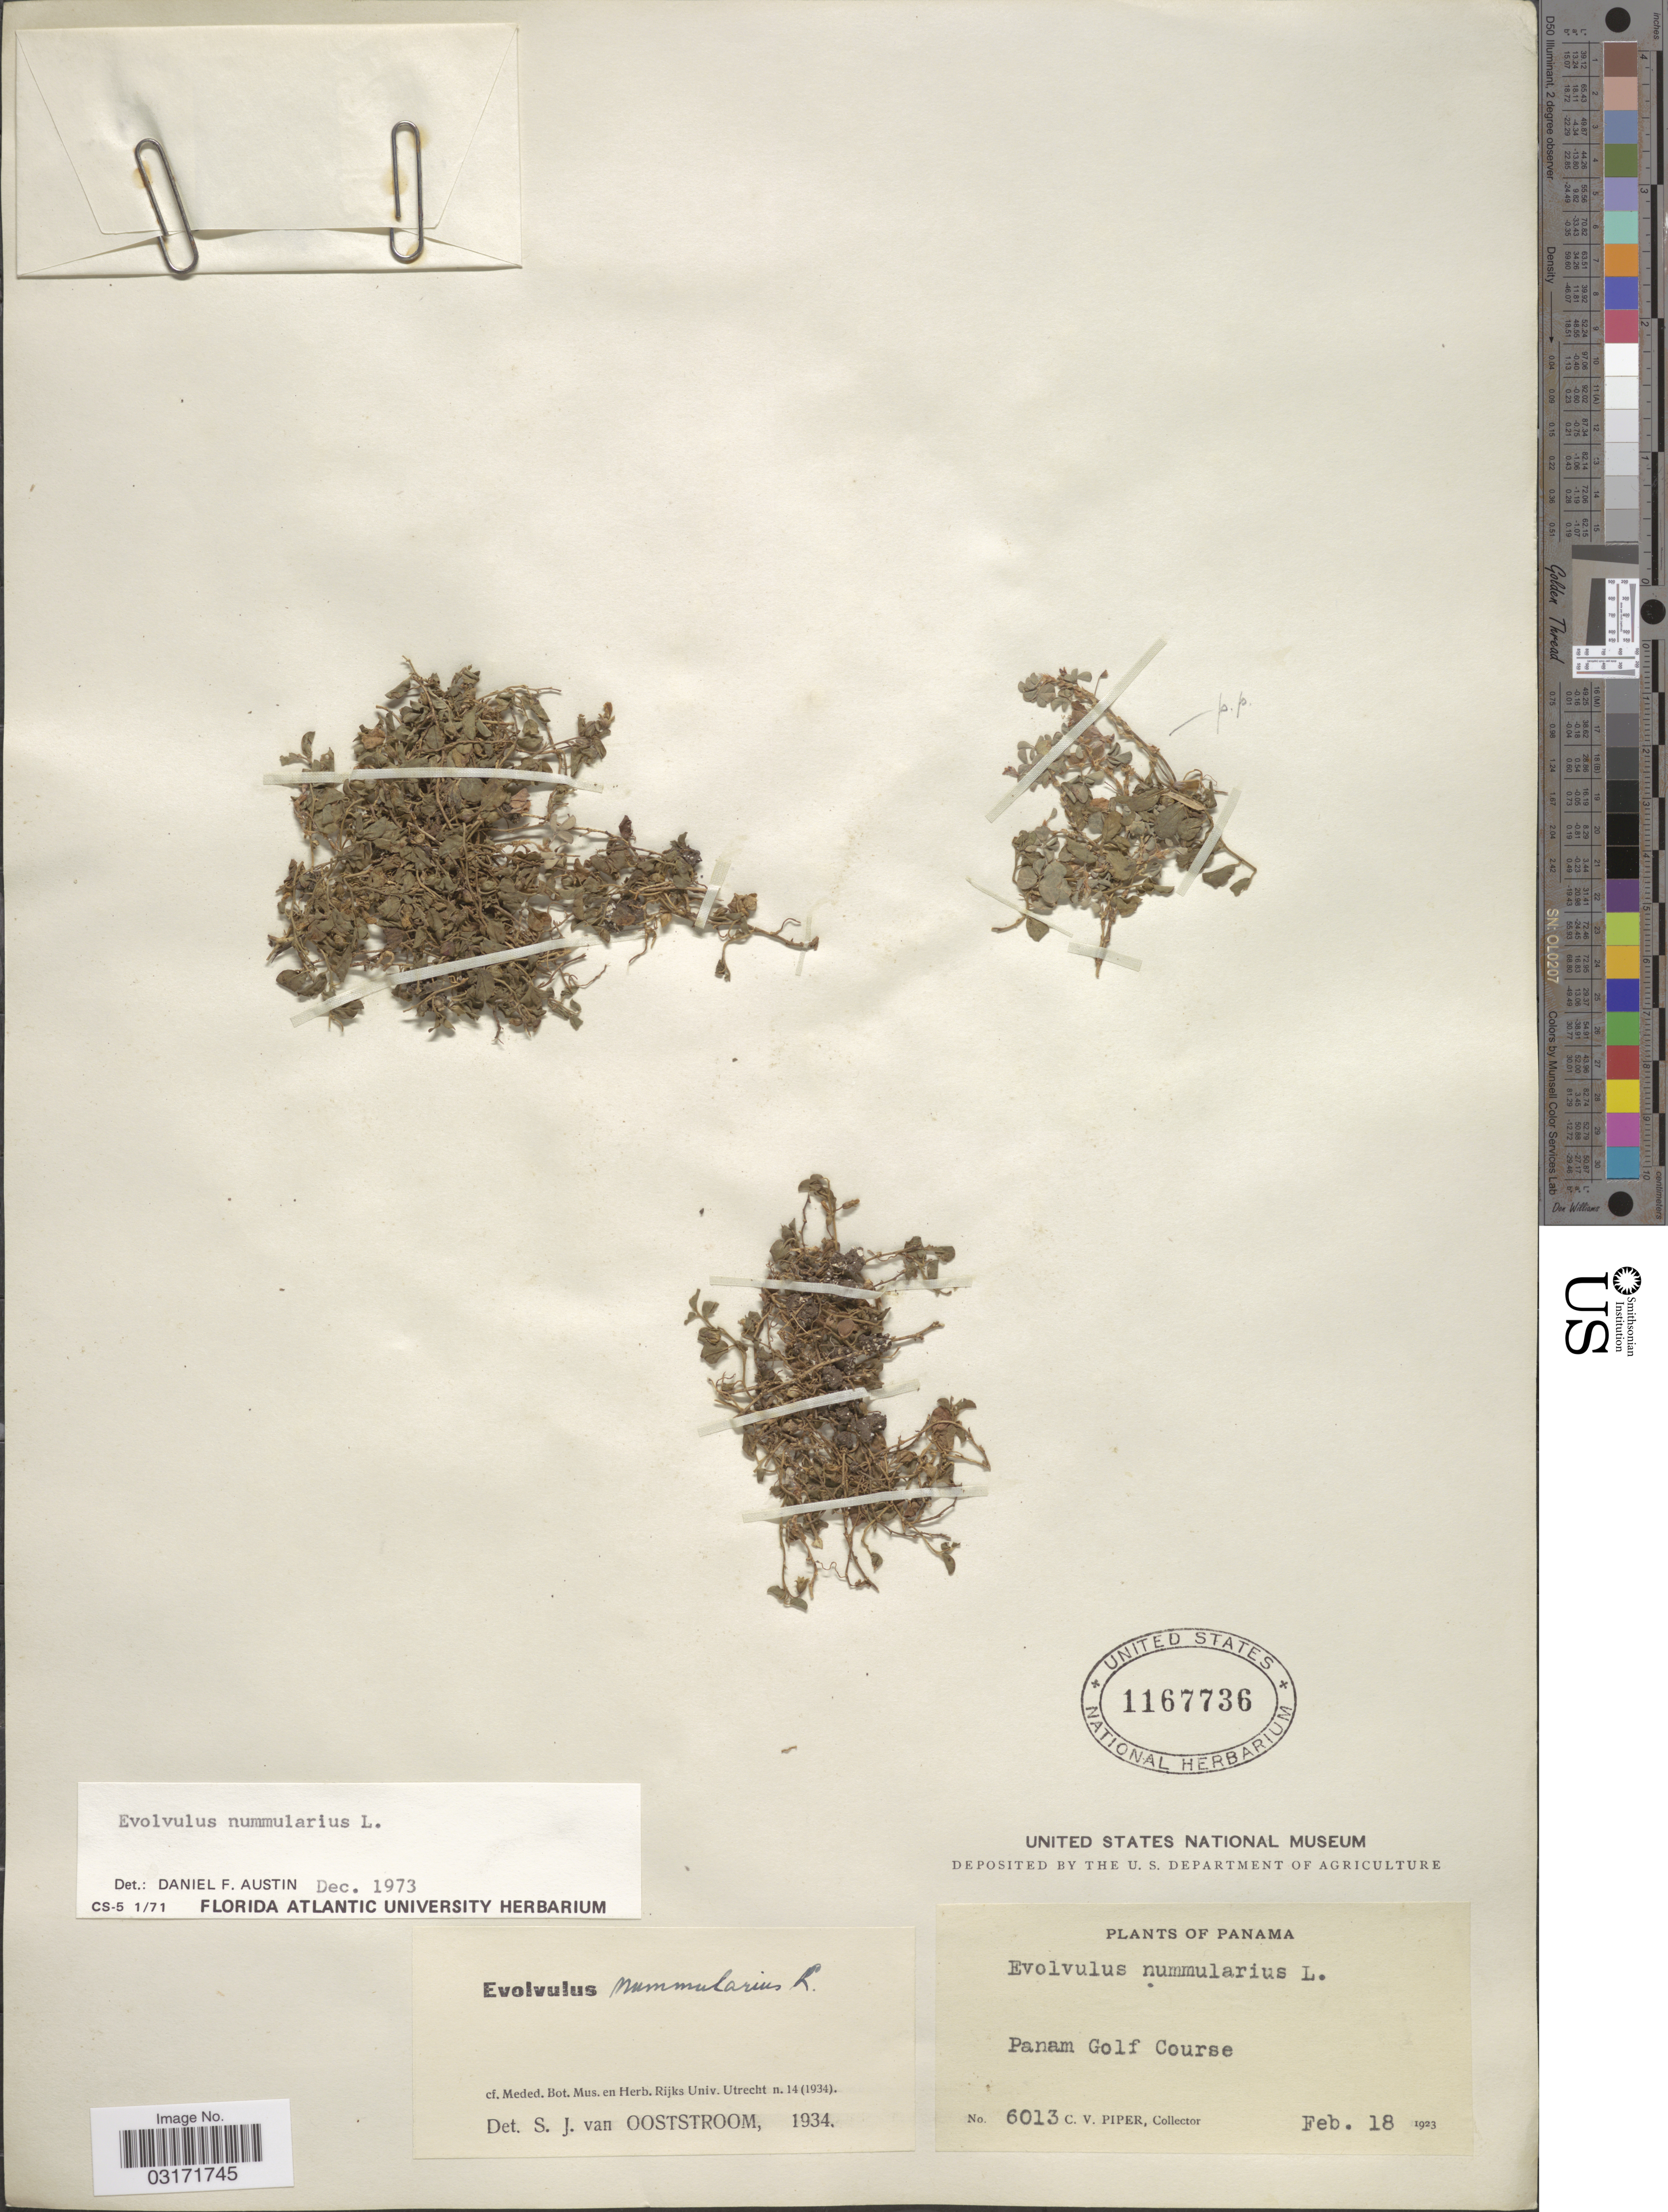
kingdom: Plantae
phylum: Tracheophyta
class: Magnoliopsida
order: Solanales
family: Convolvulaceae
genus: Evolvulus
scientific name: Evolvulus nummularius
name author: (L.) L.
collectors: C. V. Piper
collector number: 6013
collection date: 1923-02-18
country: Panama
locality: Panam Golf Course.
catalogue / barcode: US 1167736